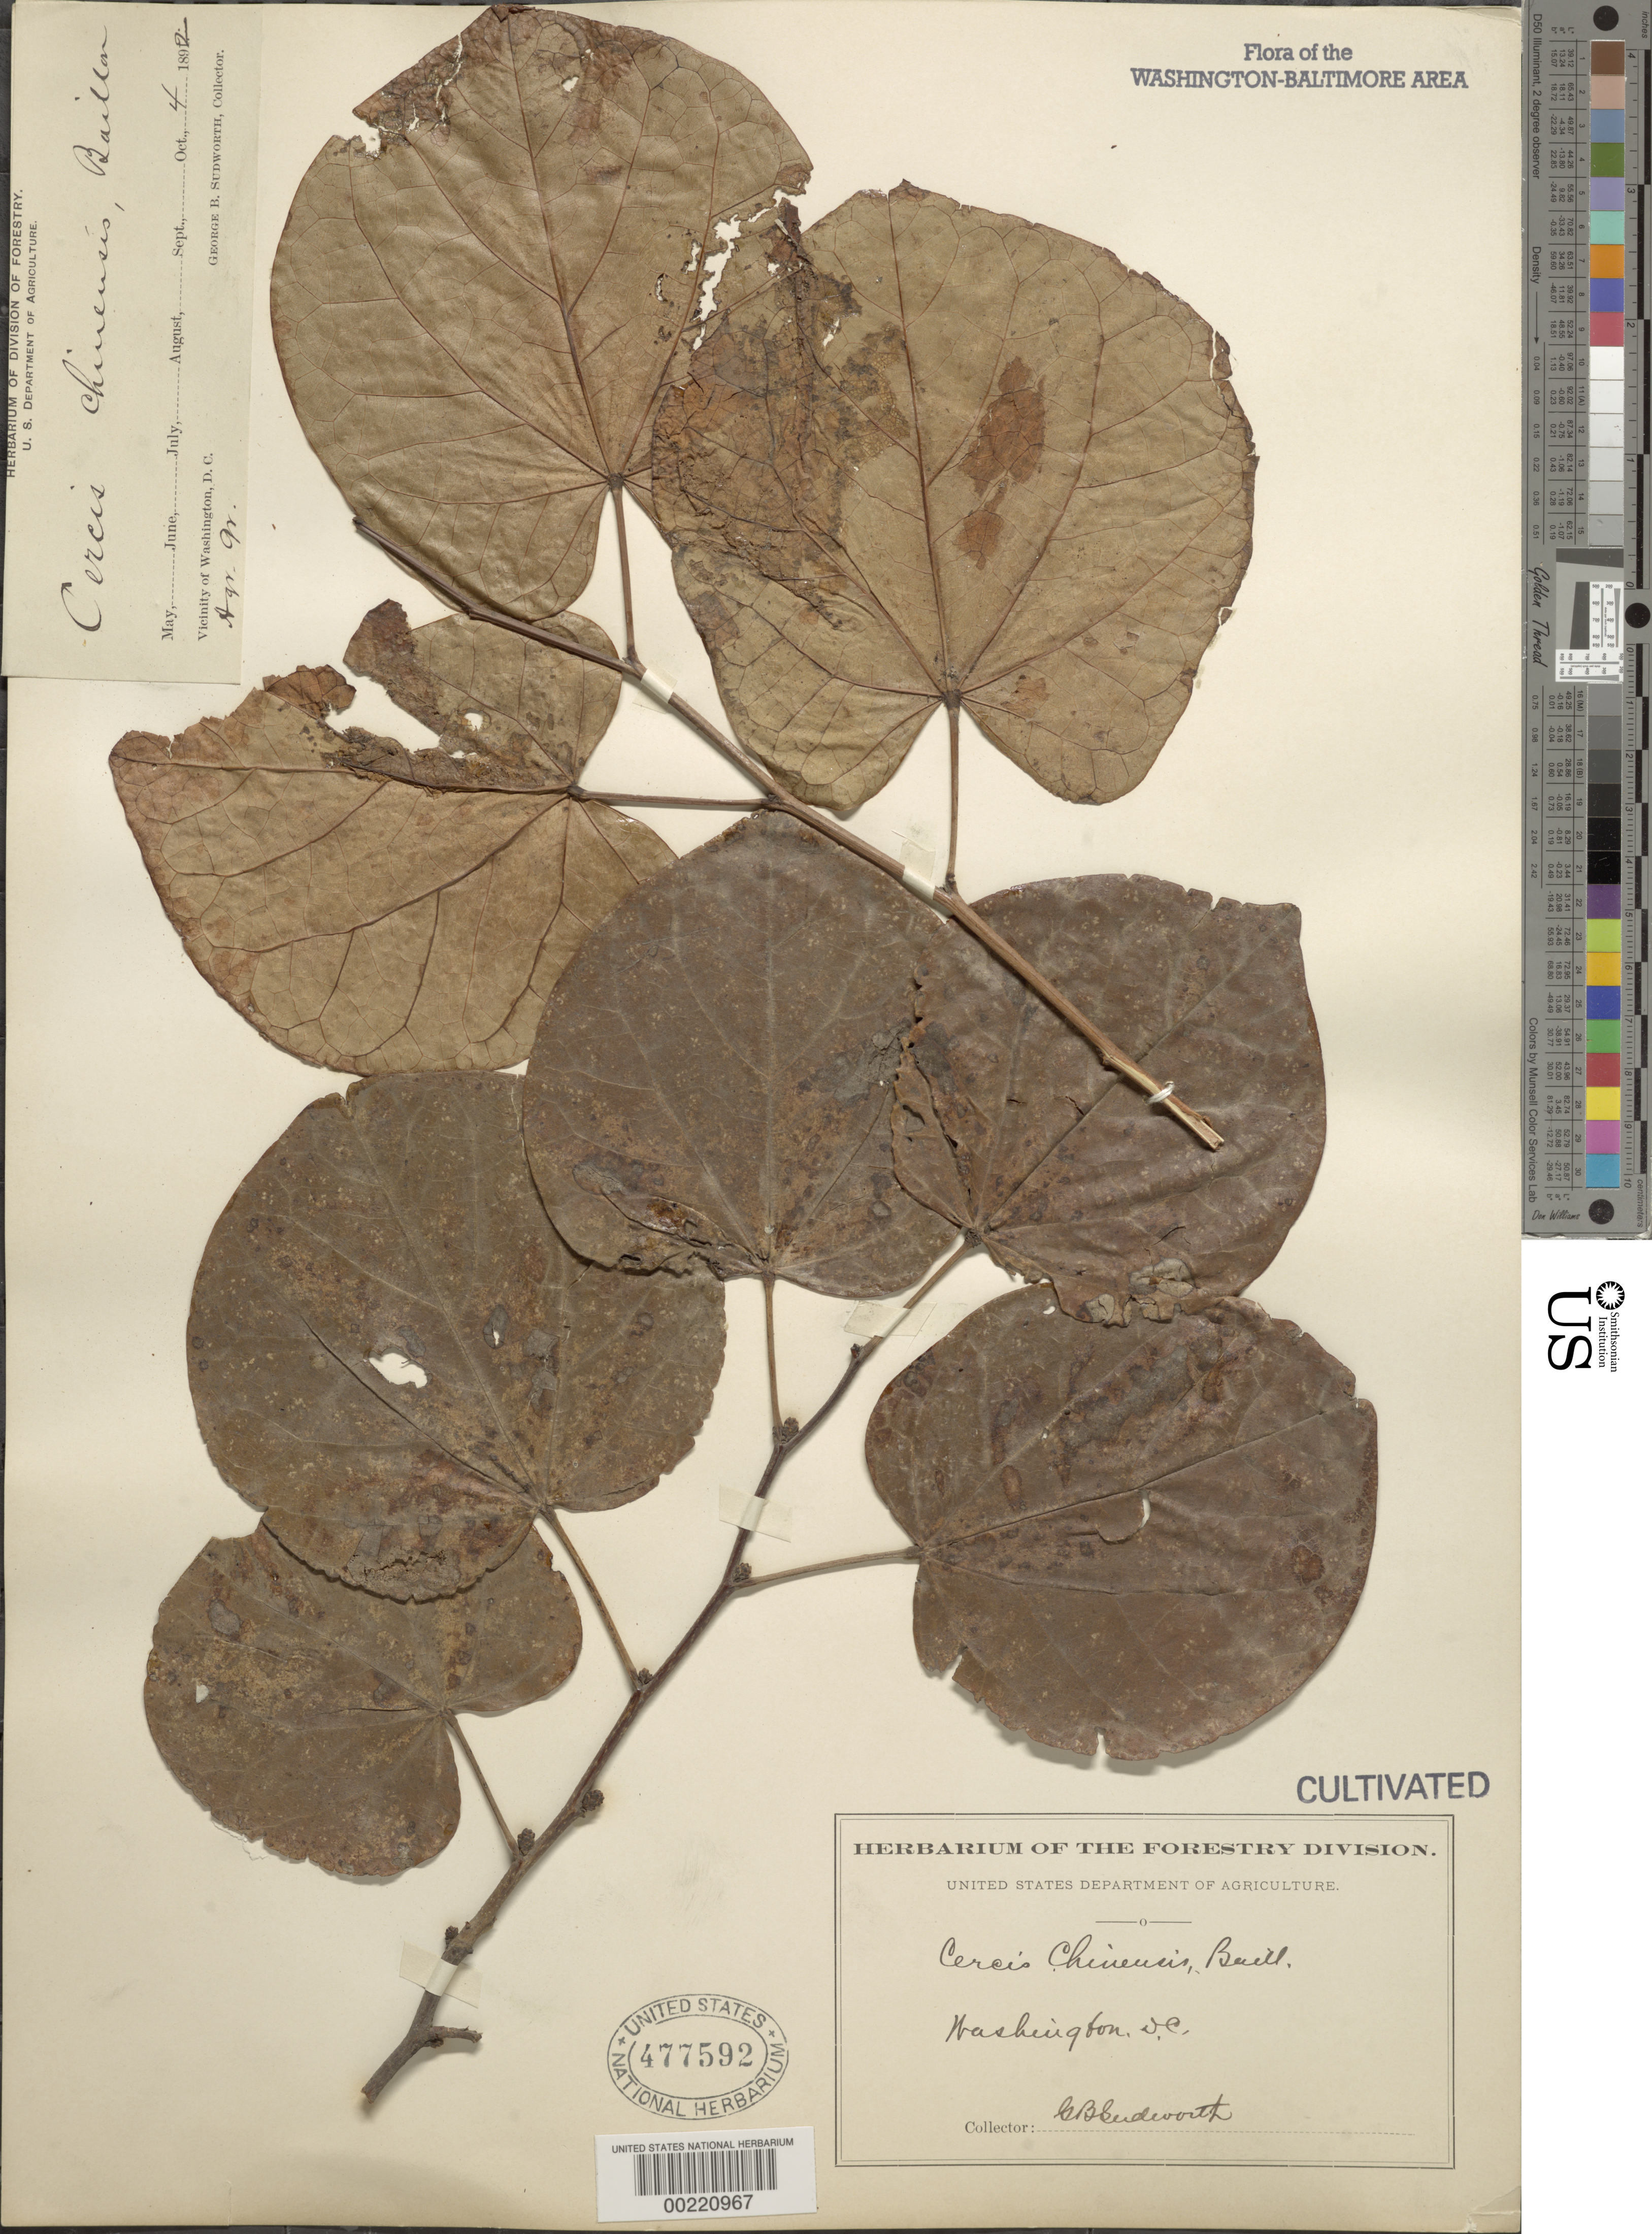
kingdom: Plantae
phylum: Tracheophyta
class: Magnoliopsida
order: Fabales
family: Fabaceae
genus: Cercis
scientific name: Cercis chinensis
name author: Bunge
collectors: G. B. Sudworth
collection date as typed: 04 Oct 1892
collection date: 1892-10-04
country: United States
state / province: District of Columbia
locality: Department of Agriculture grounds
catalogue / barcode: US 477592